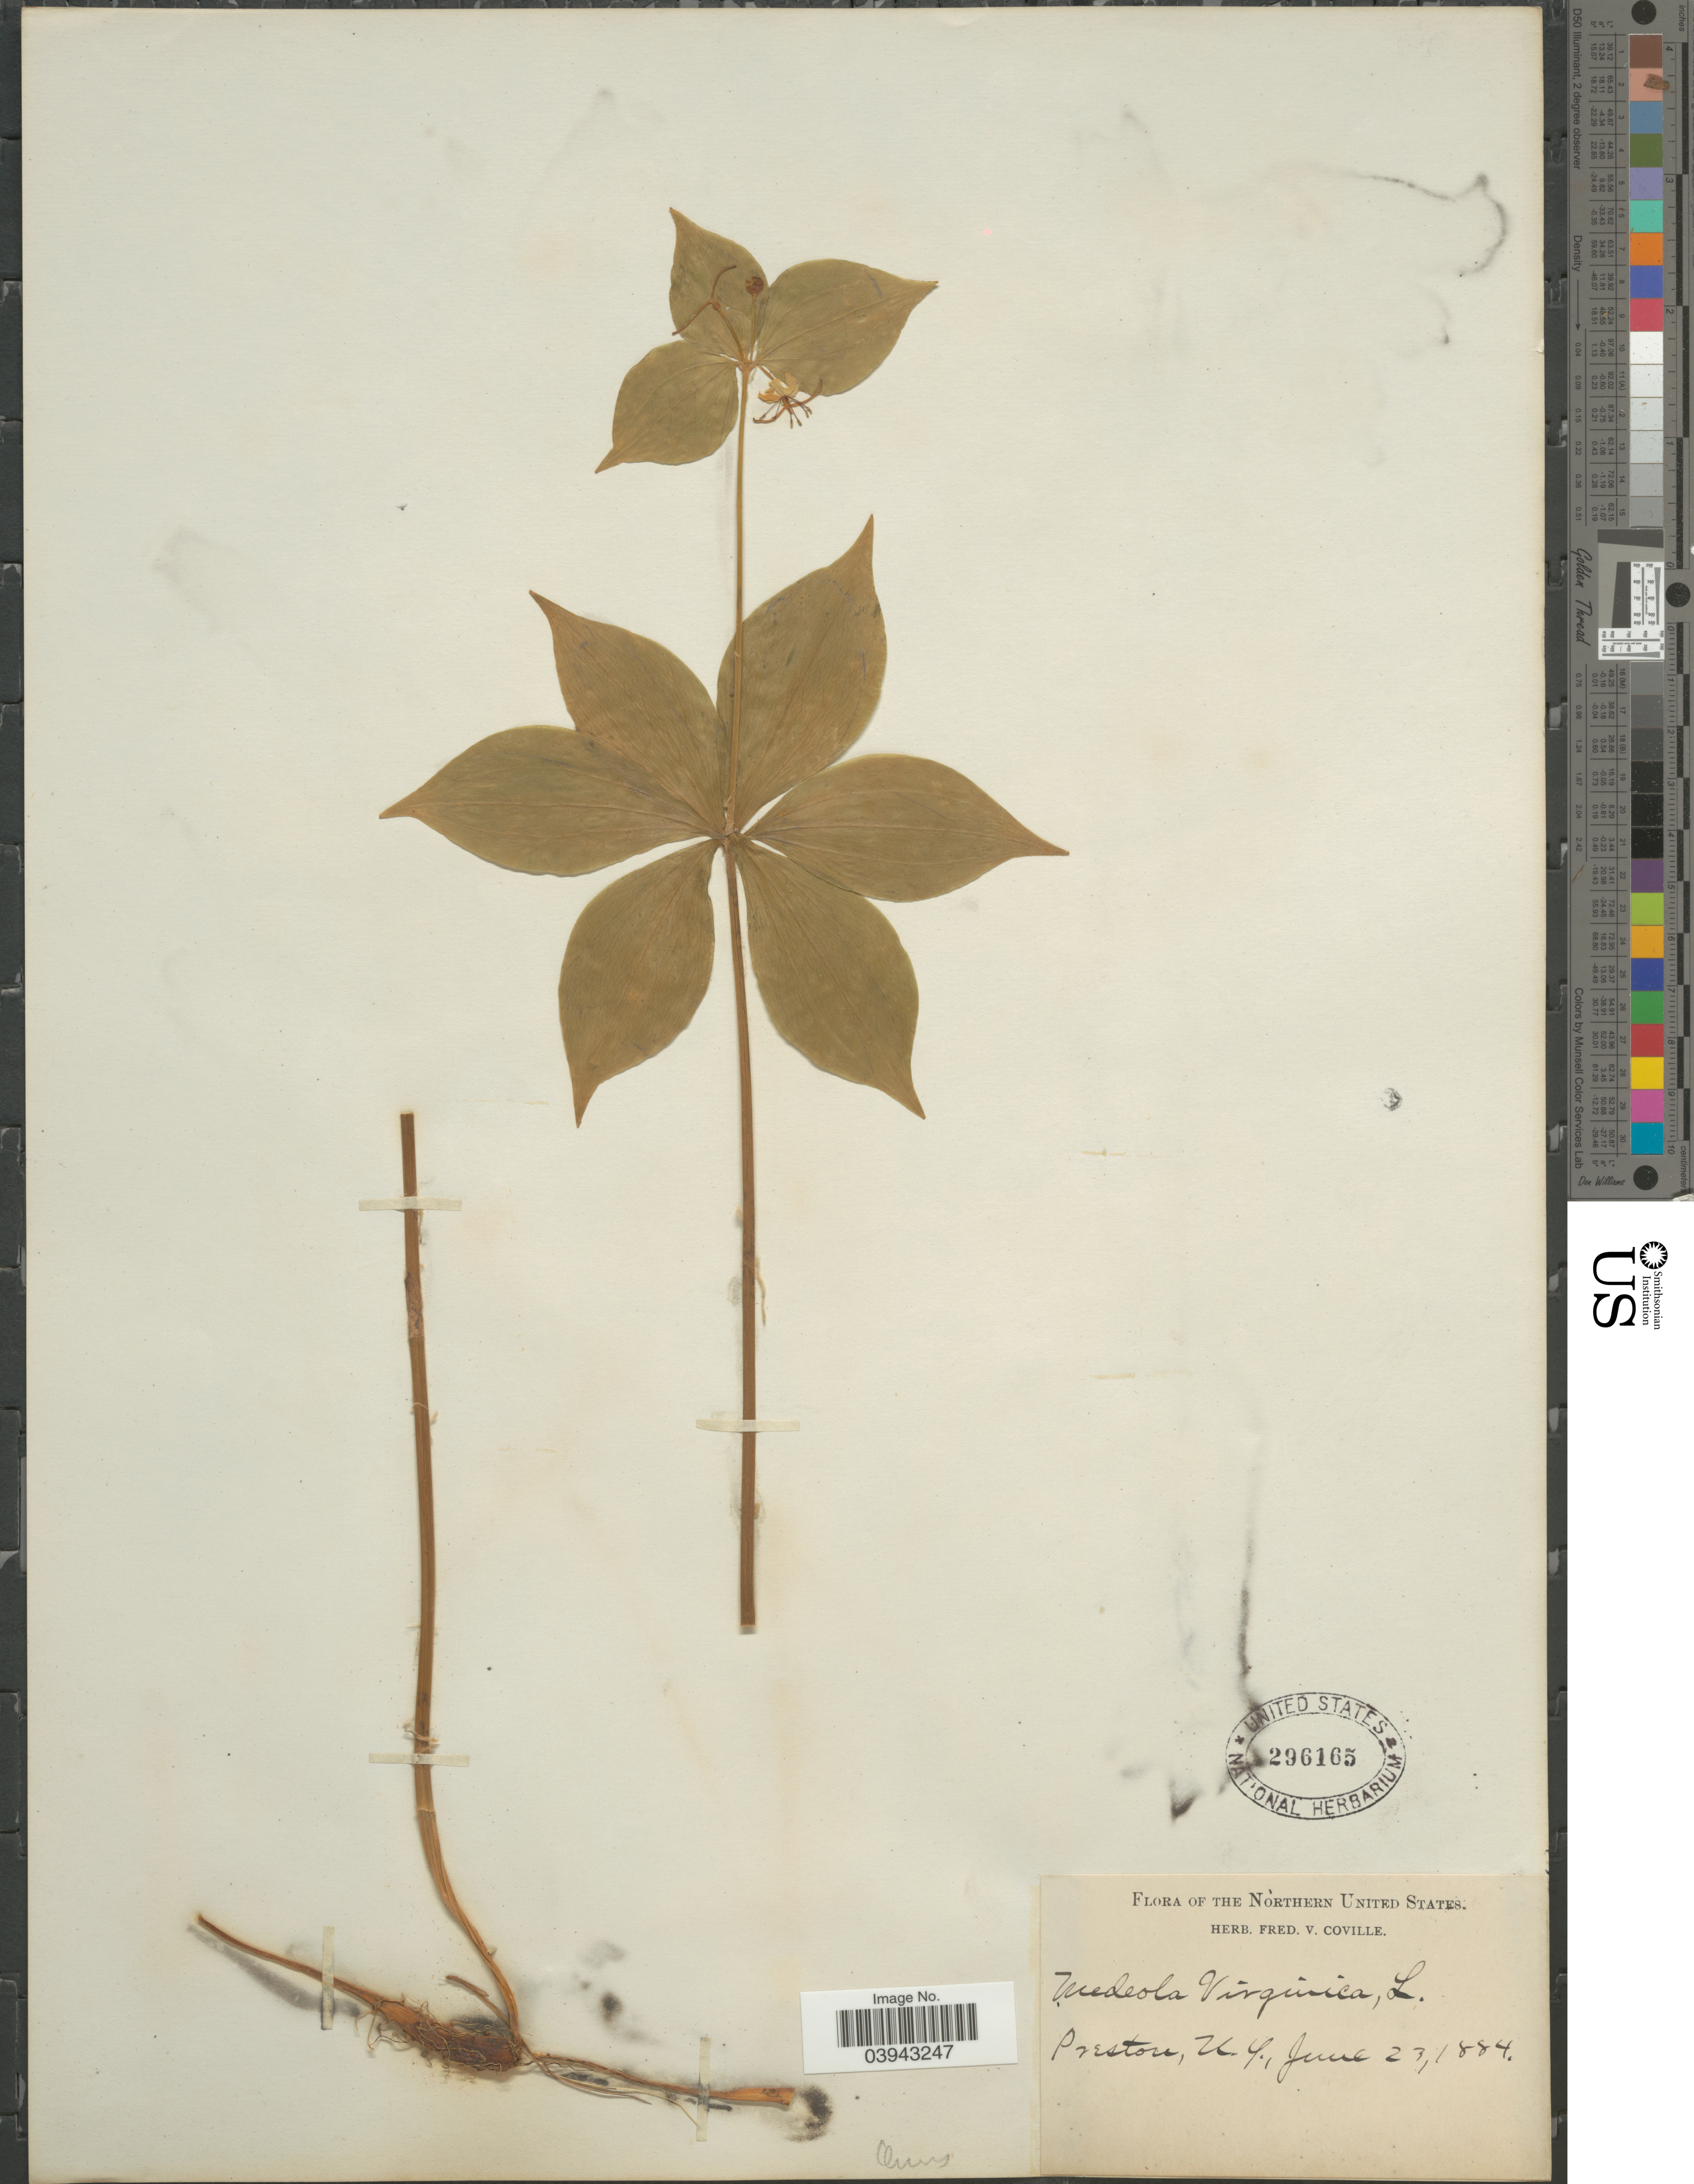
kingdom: Plantae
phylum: Tracheophyta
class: Liliopsida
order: Liliales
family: Liliaceae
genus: Medeola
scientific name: Medeola virginiana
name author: (L.) Desf.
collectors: ex herb. Fred. V. Coville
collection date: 1884-06-23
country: United States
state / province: New York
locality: The Northern United States. Preston.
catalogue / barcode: US 296165